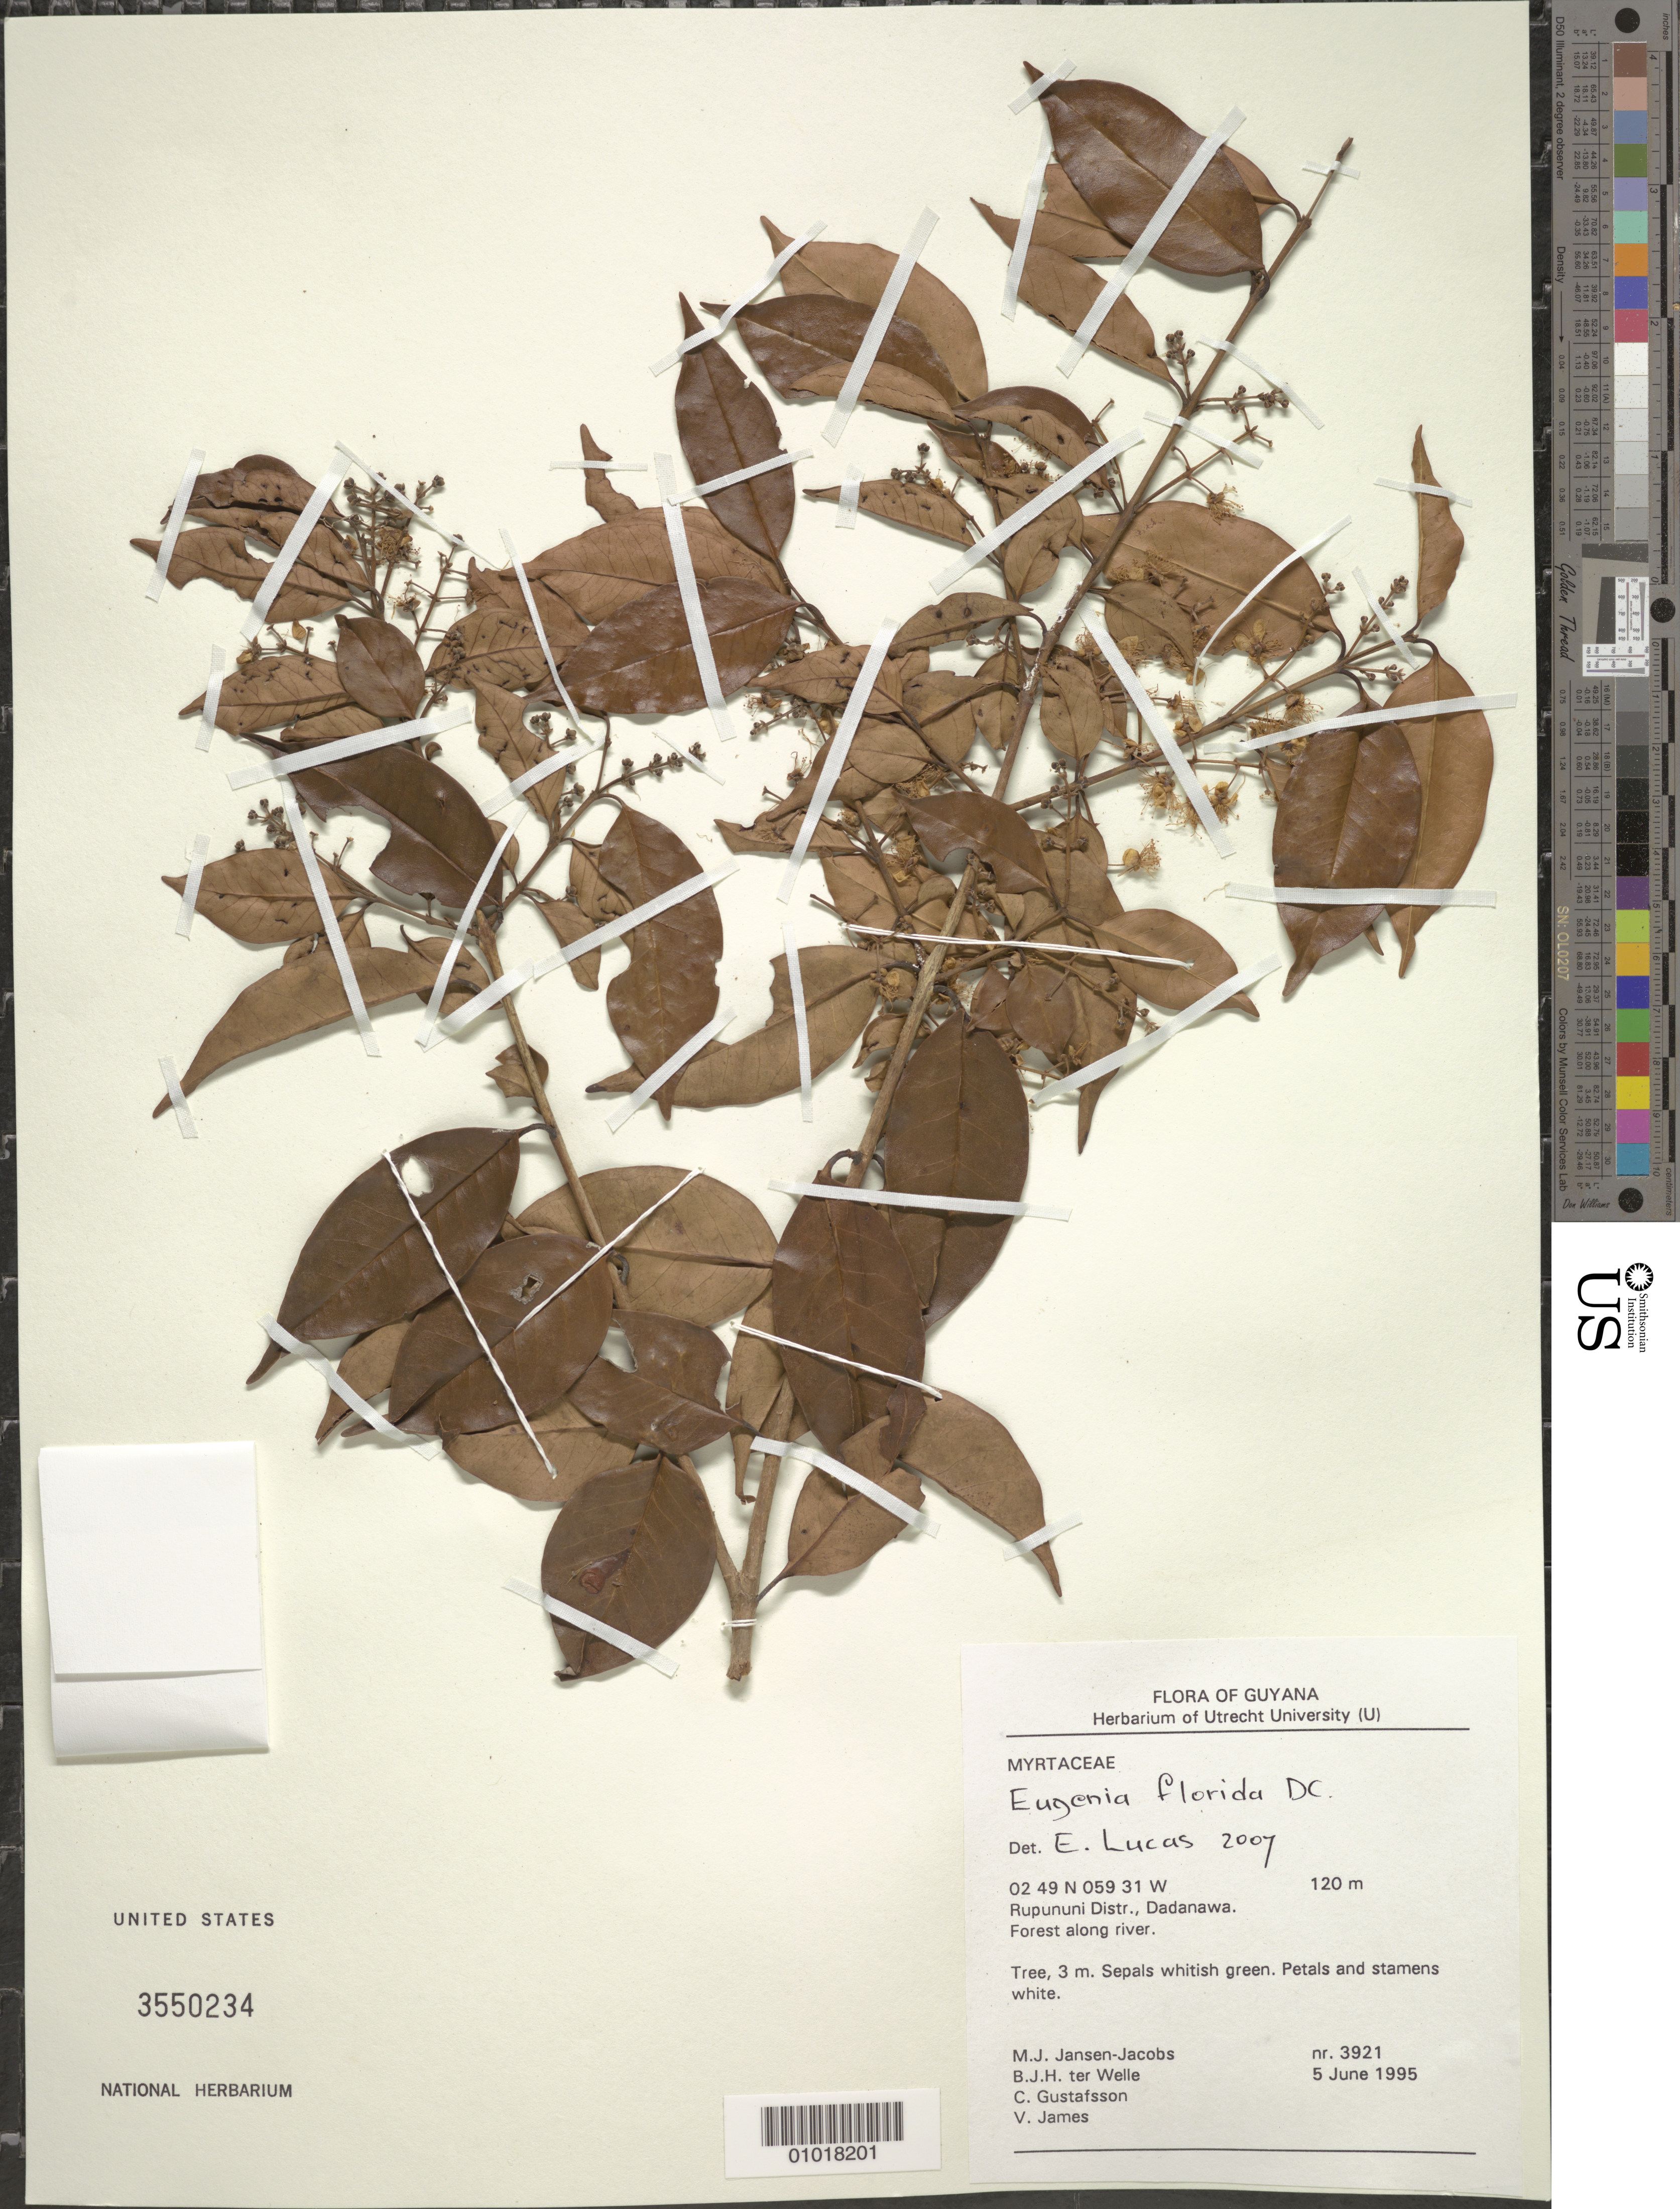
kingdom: Plantae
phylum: Tracheophyta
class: Magnoliopsida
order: Myrtales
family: Myrtaceae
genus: Eugenia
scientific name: Eugenia florida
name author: DC.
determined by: Lucas, E.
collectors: M. J. Jansen-Jacobs, B. Welle, C. G. Gustafsson & V. James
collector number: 3921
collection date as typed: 5-Jun-95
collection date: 1995-06-05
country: Guyana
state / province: U. Takutu-U. Essequibo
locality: Dadanawa, Rupununi River, Rupununi District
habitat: Forest along river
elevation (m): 120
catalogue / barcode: US 3550234